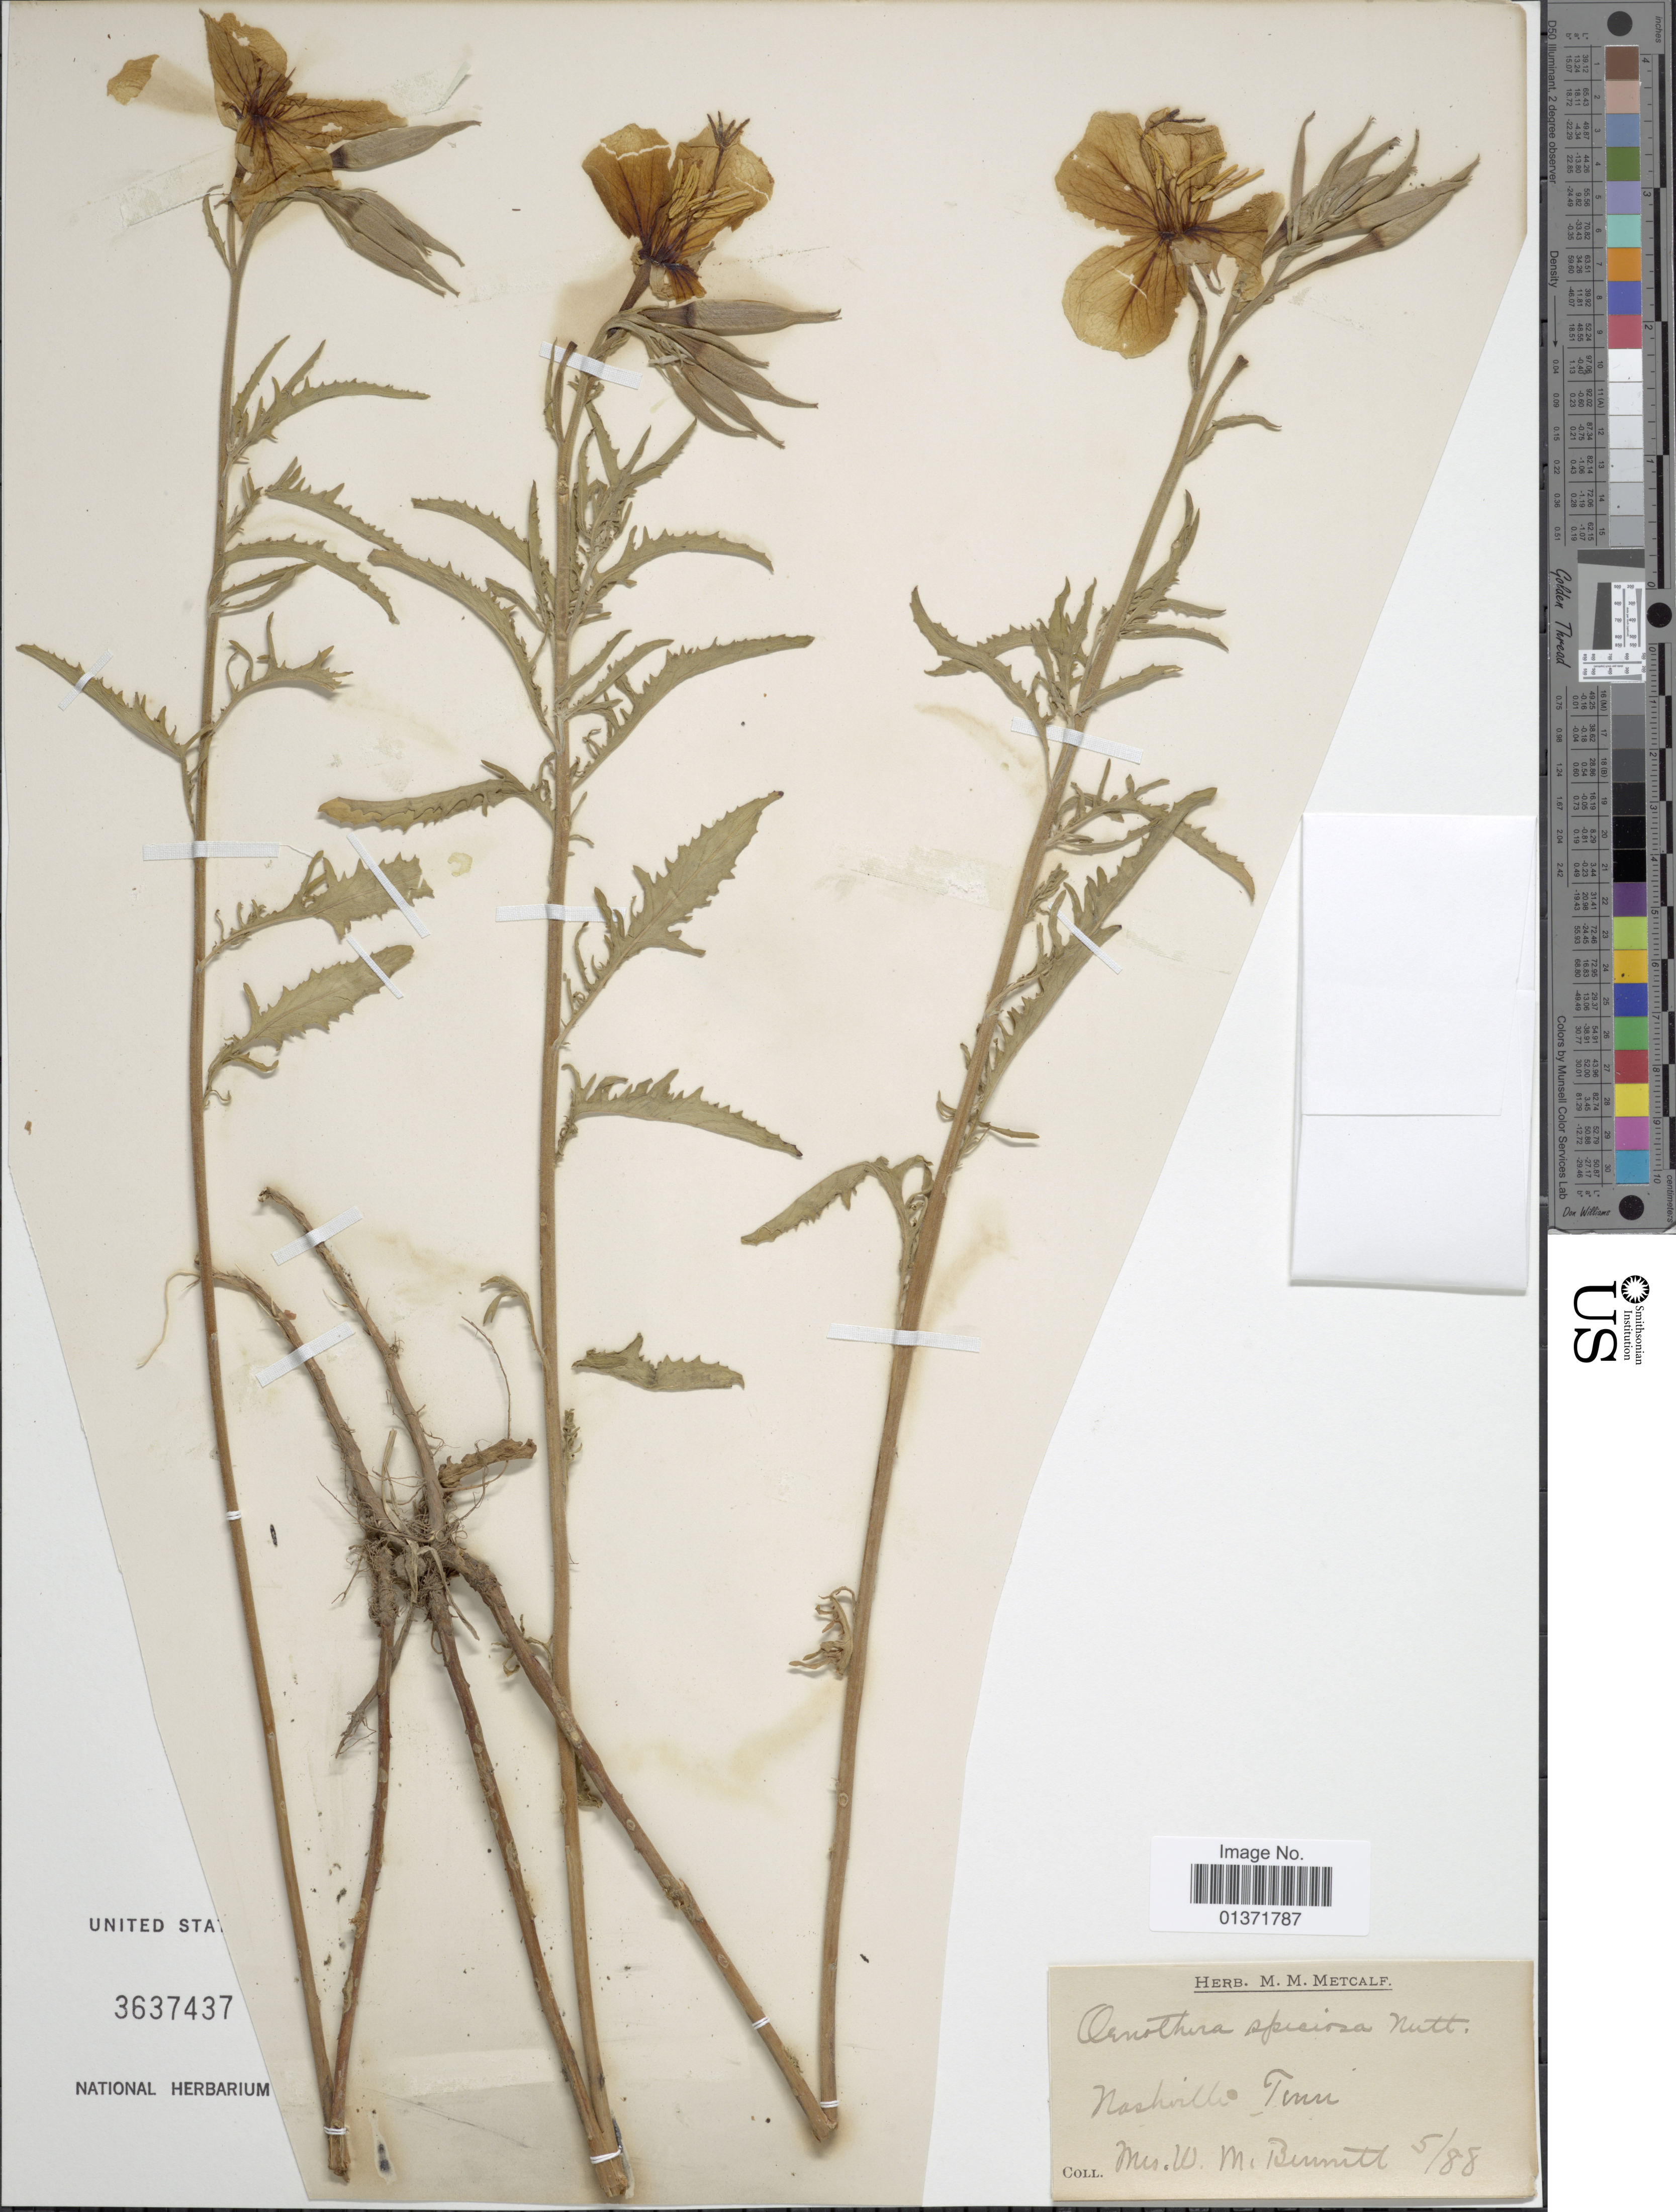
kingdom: Plantae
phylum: Tracheophyta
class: Magnoliopsida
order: Myrtales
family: Onagraceae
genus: Oenothera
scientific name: Oenothera speciosa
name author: Nutt.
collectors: W. Burnett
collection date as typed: Transcribed d/m/y: /5/88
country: United States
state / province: Tennessee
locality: Nashville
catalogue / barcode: US 3637437